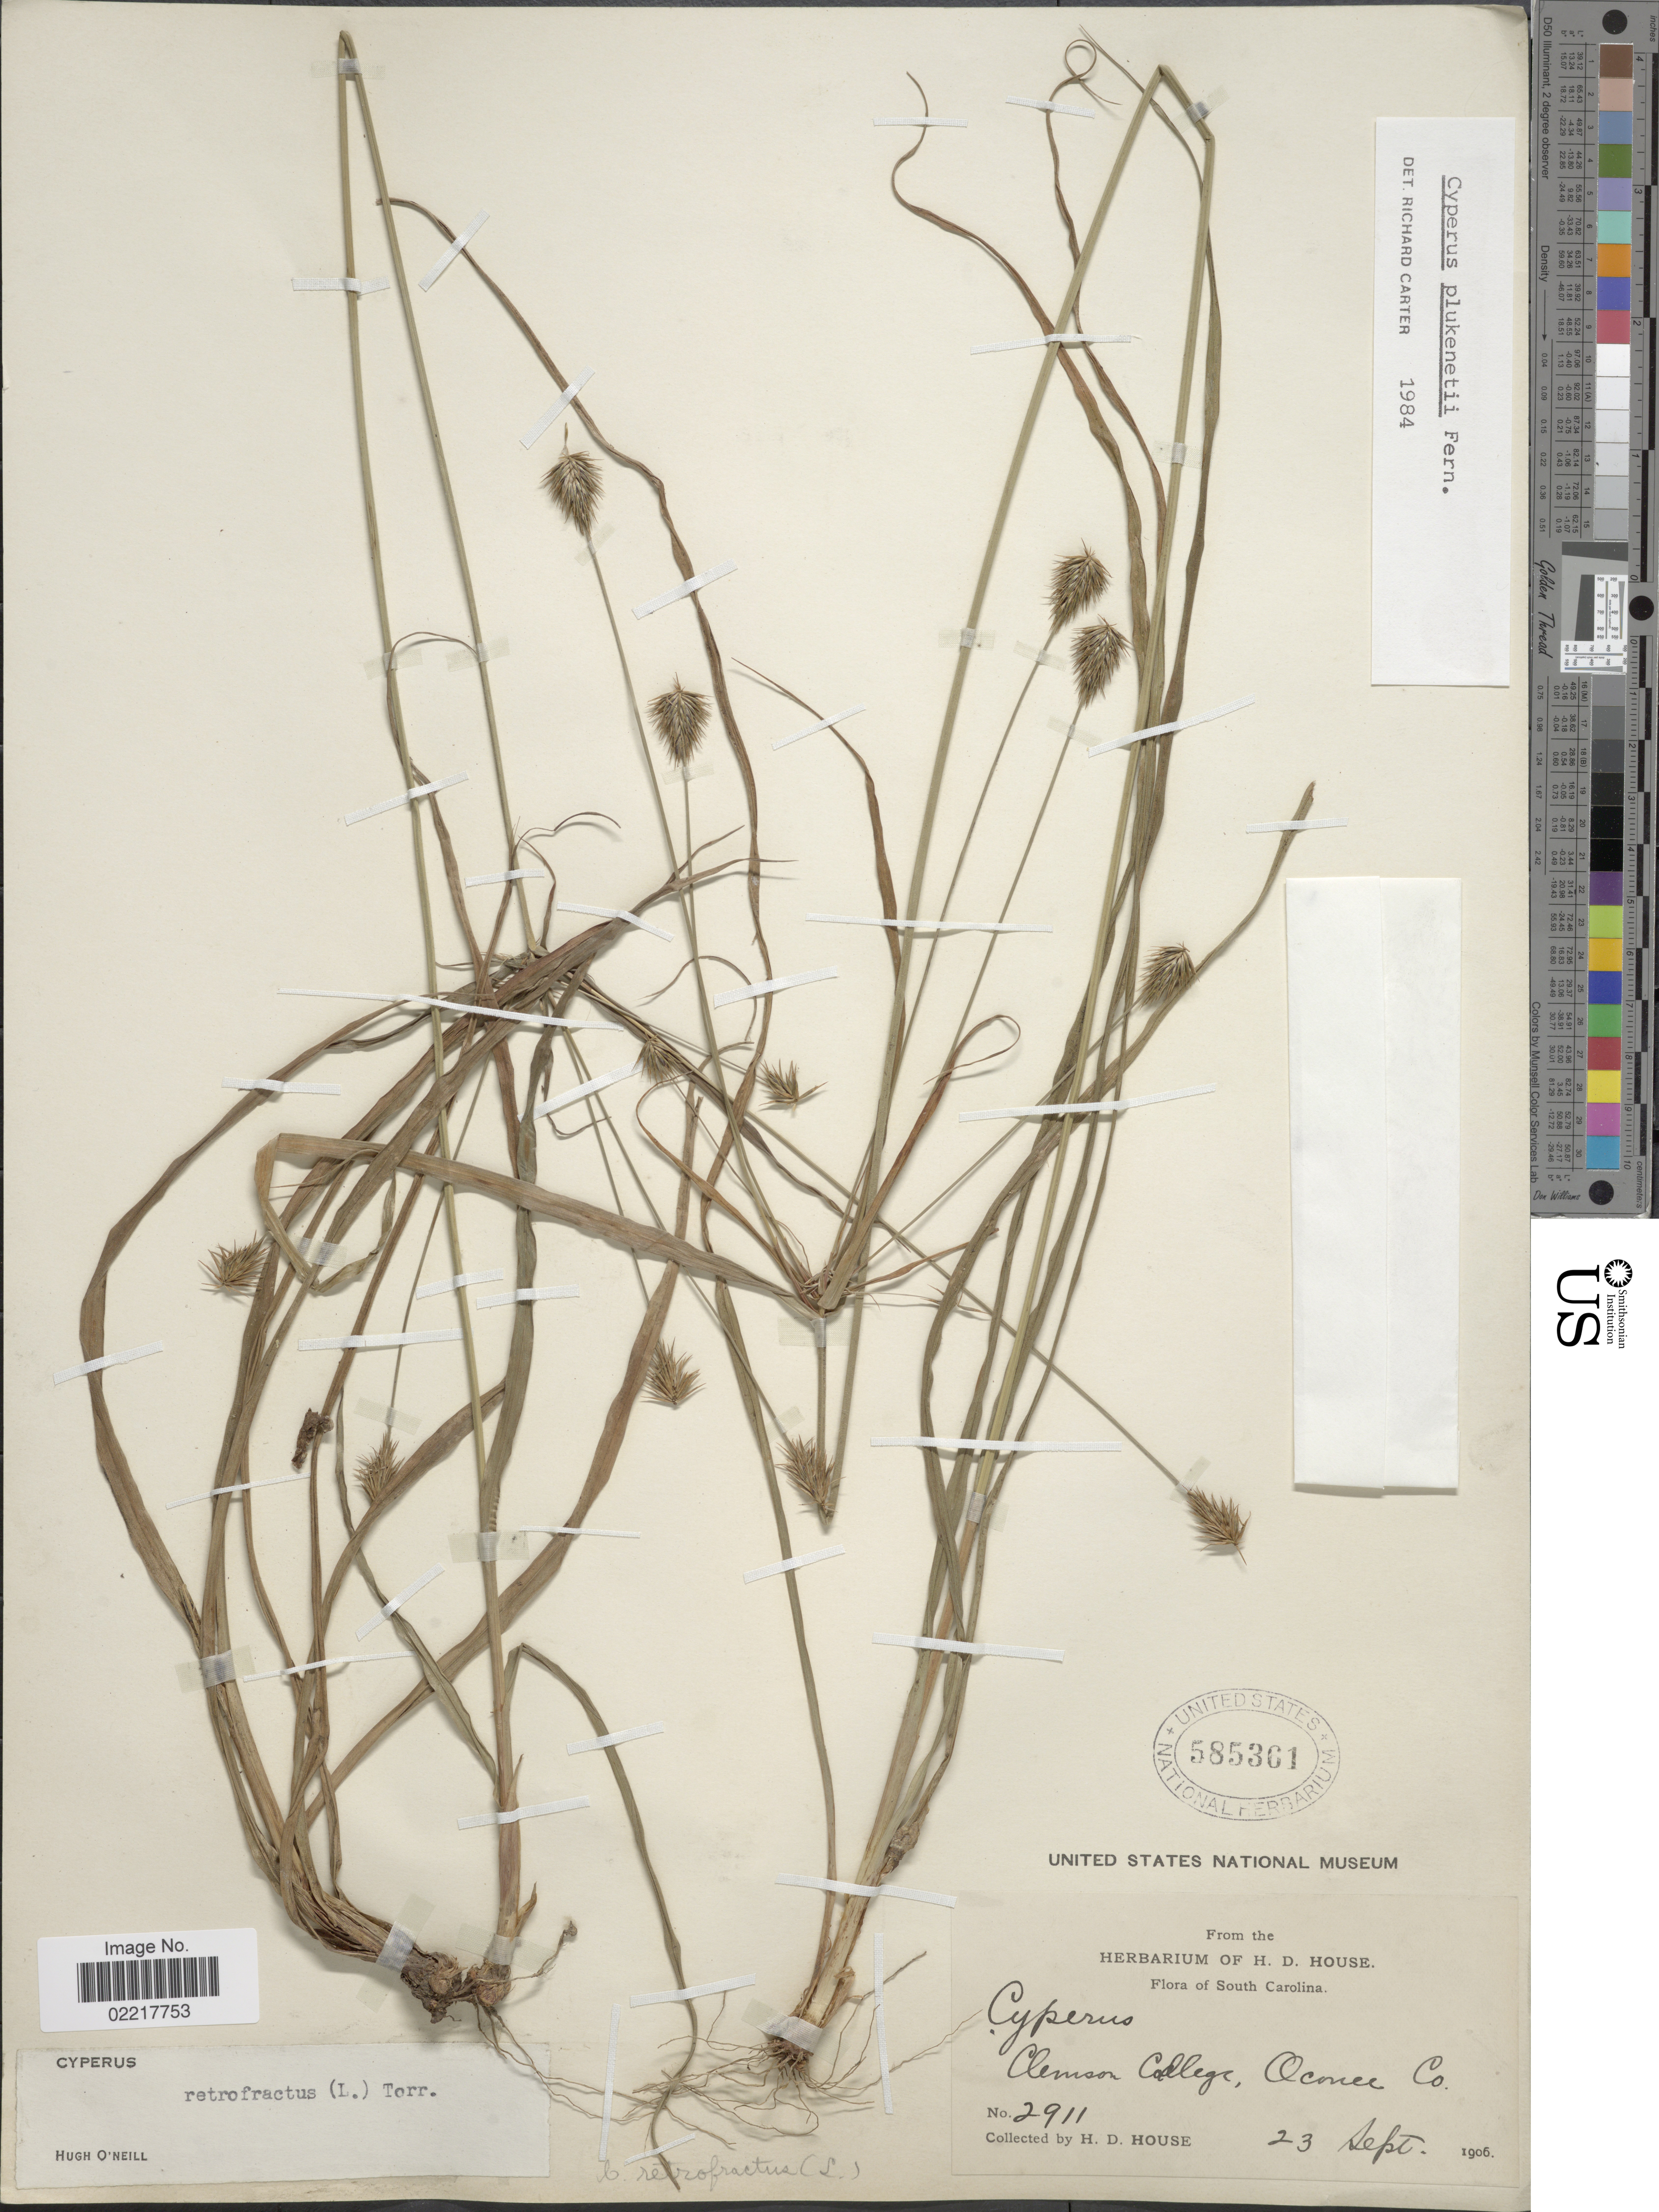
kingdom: Plantae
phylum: Tracheophyta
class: Liliopsida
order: Poales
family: Cyperaceae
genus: Cyperus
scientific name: Cyperus plukenetii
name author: Fernald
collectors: H. D. House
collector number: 2911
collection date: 1906-09-23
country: United States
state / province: South Carolina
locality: Clemson College, Oconee Co.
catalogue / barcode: US 585361